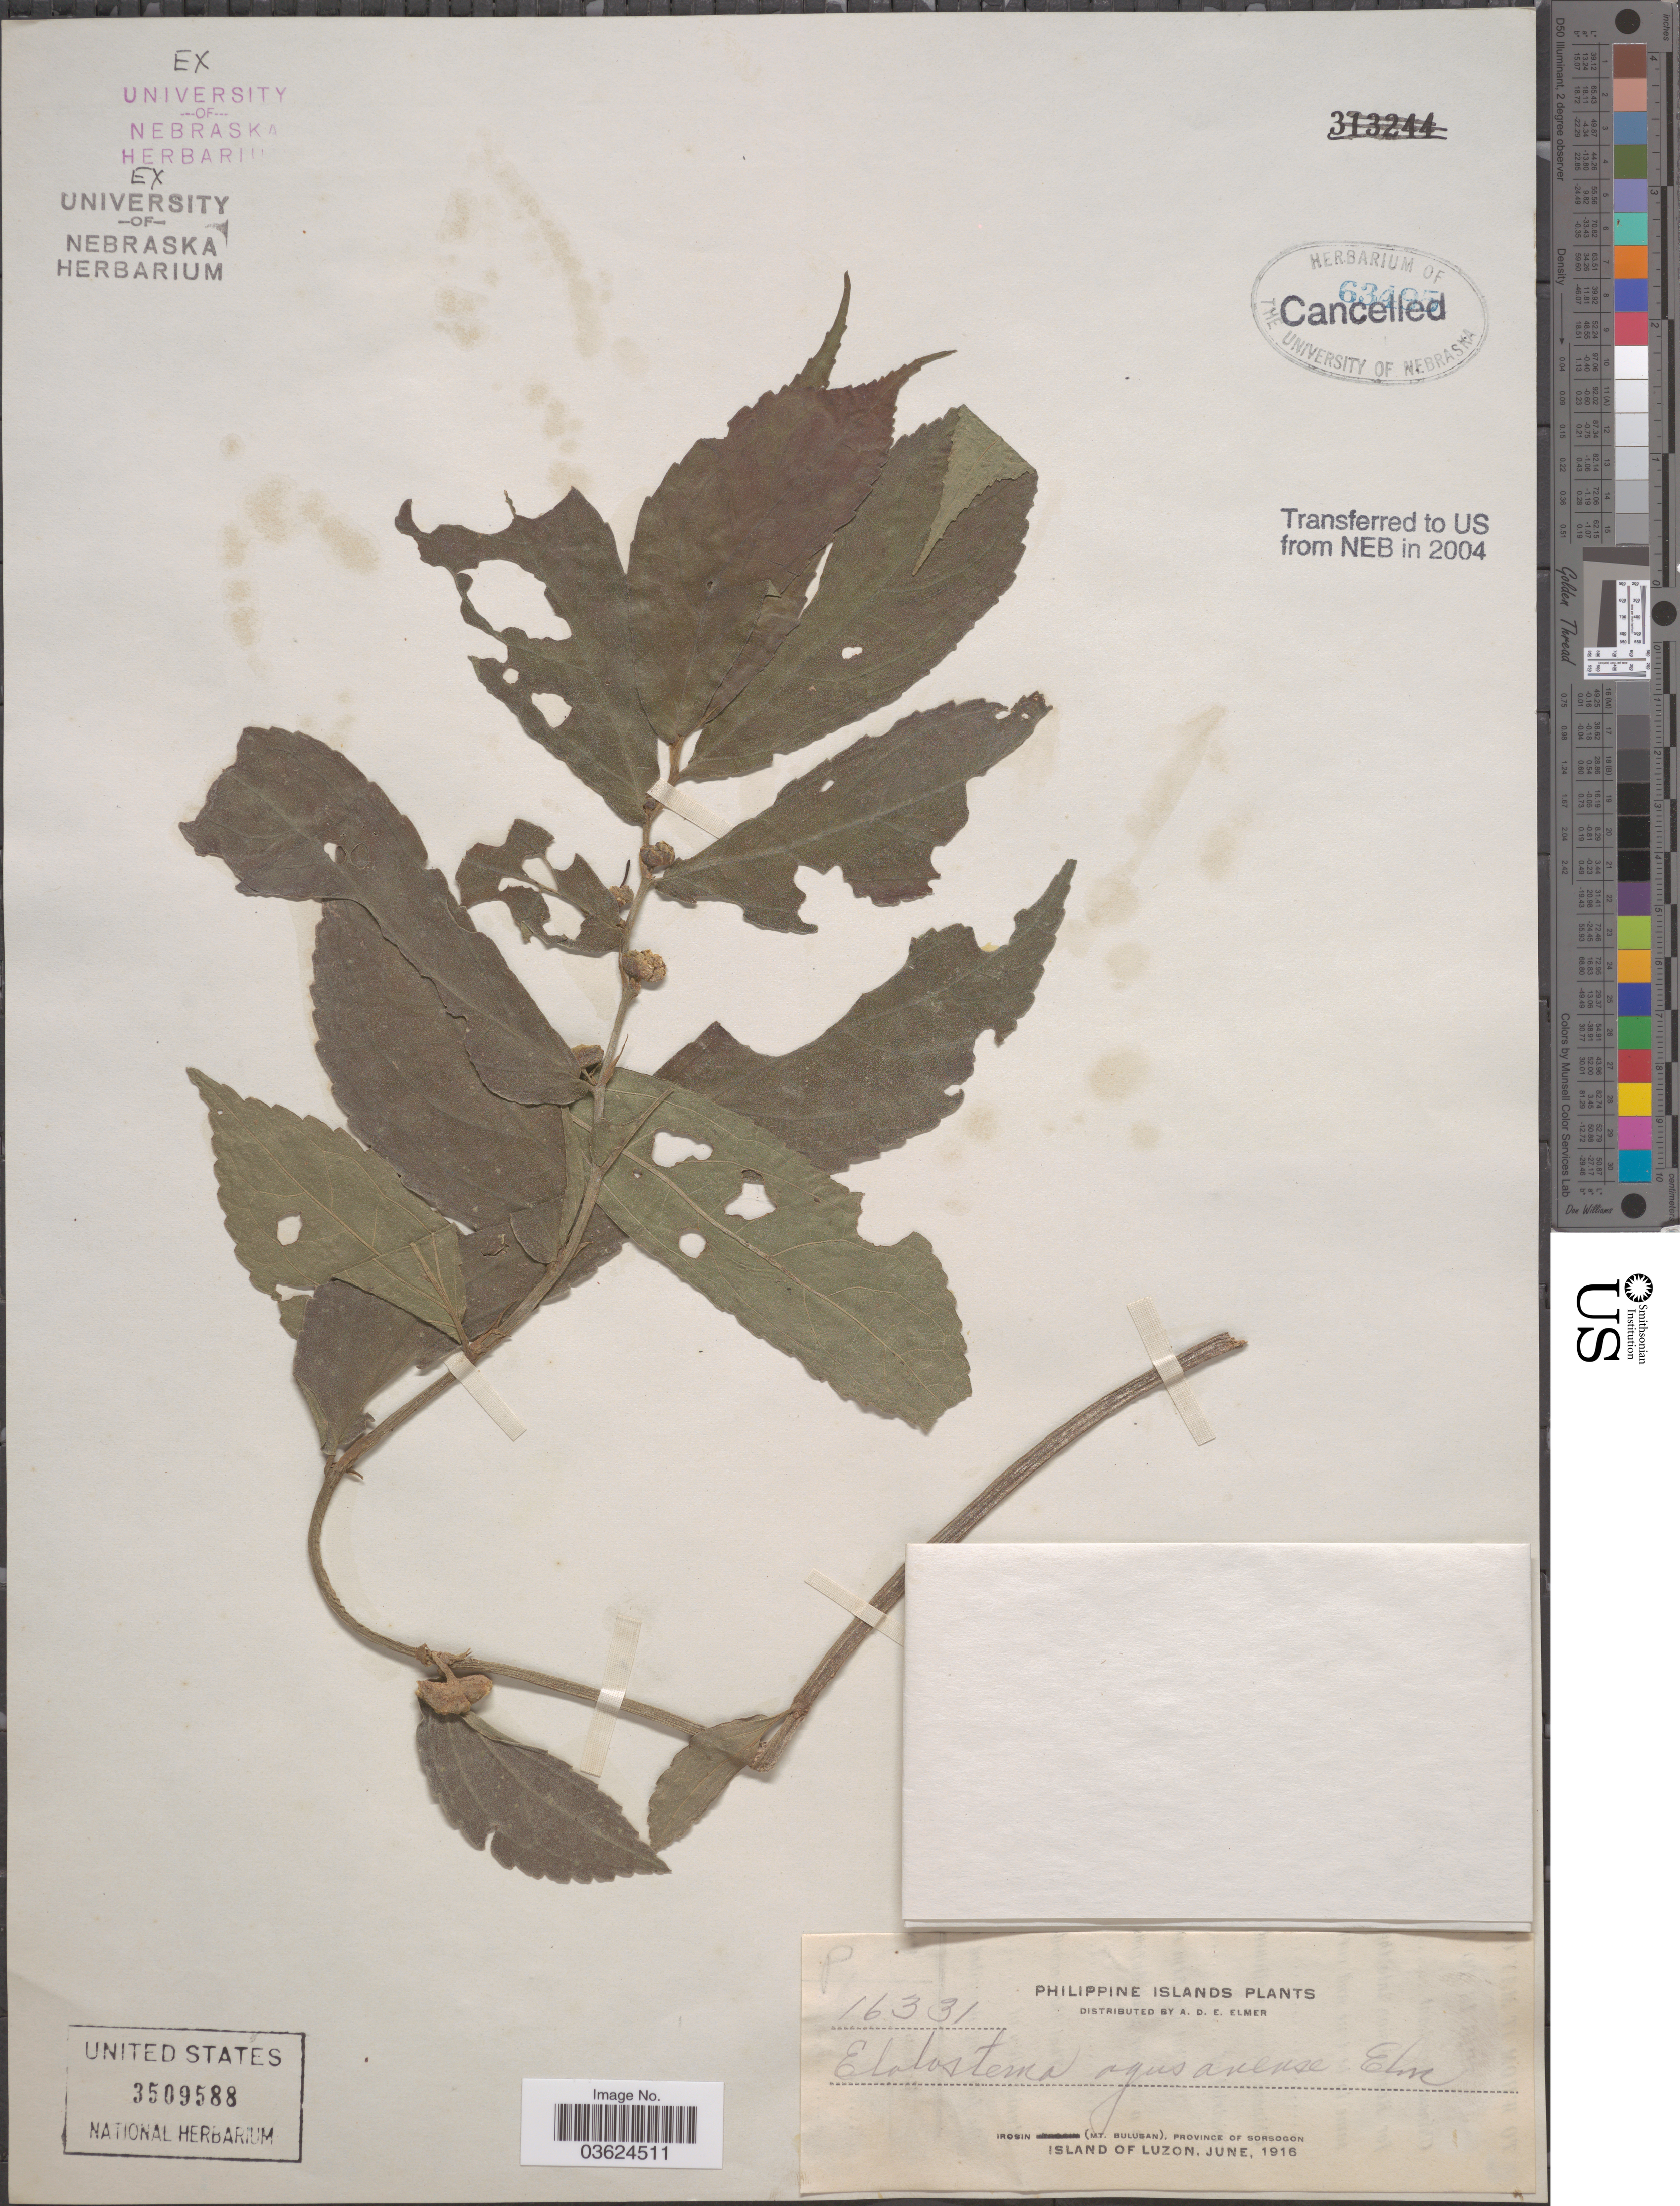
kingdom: Plantae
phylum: Tracheophyta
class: Magnoliopsida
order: Rosales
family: Urticaceae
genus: Elatostema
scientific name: Elatostema agusanense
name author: Elmer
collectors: A. D. E. Elmer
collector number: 16331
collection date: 1916-06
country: Philippines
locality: Philippine Islands. Irosin (Mt. Bulusan), Province of Sorsogon, Island of Luzon.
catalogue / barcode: US 3509588